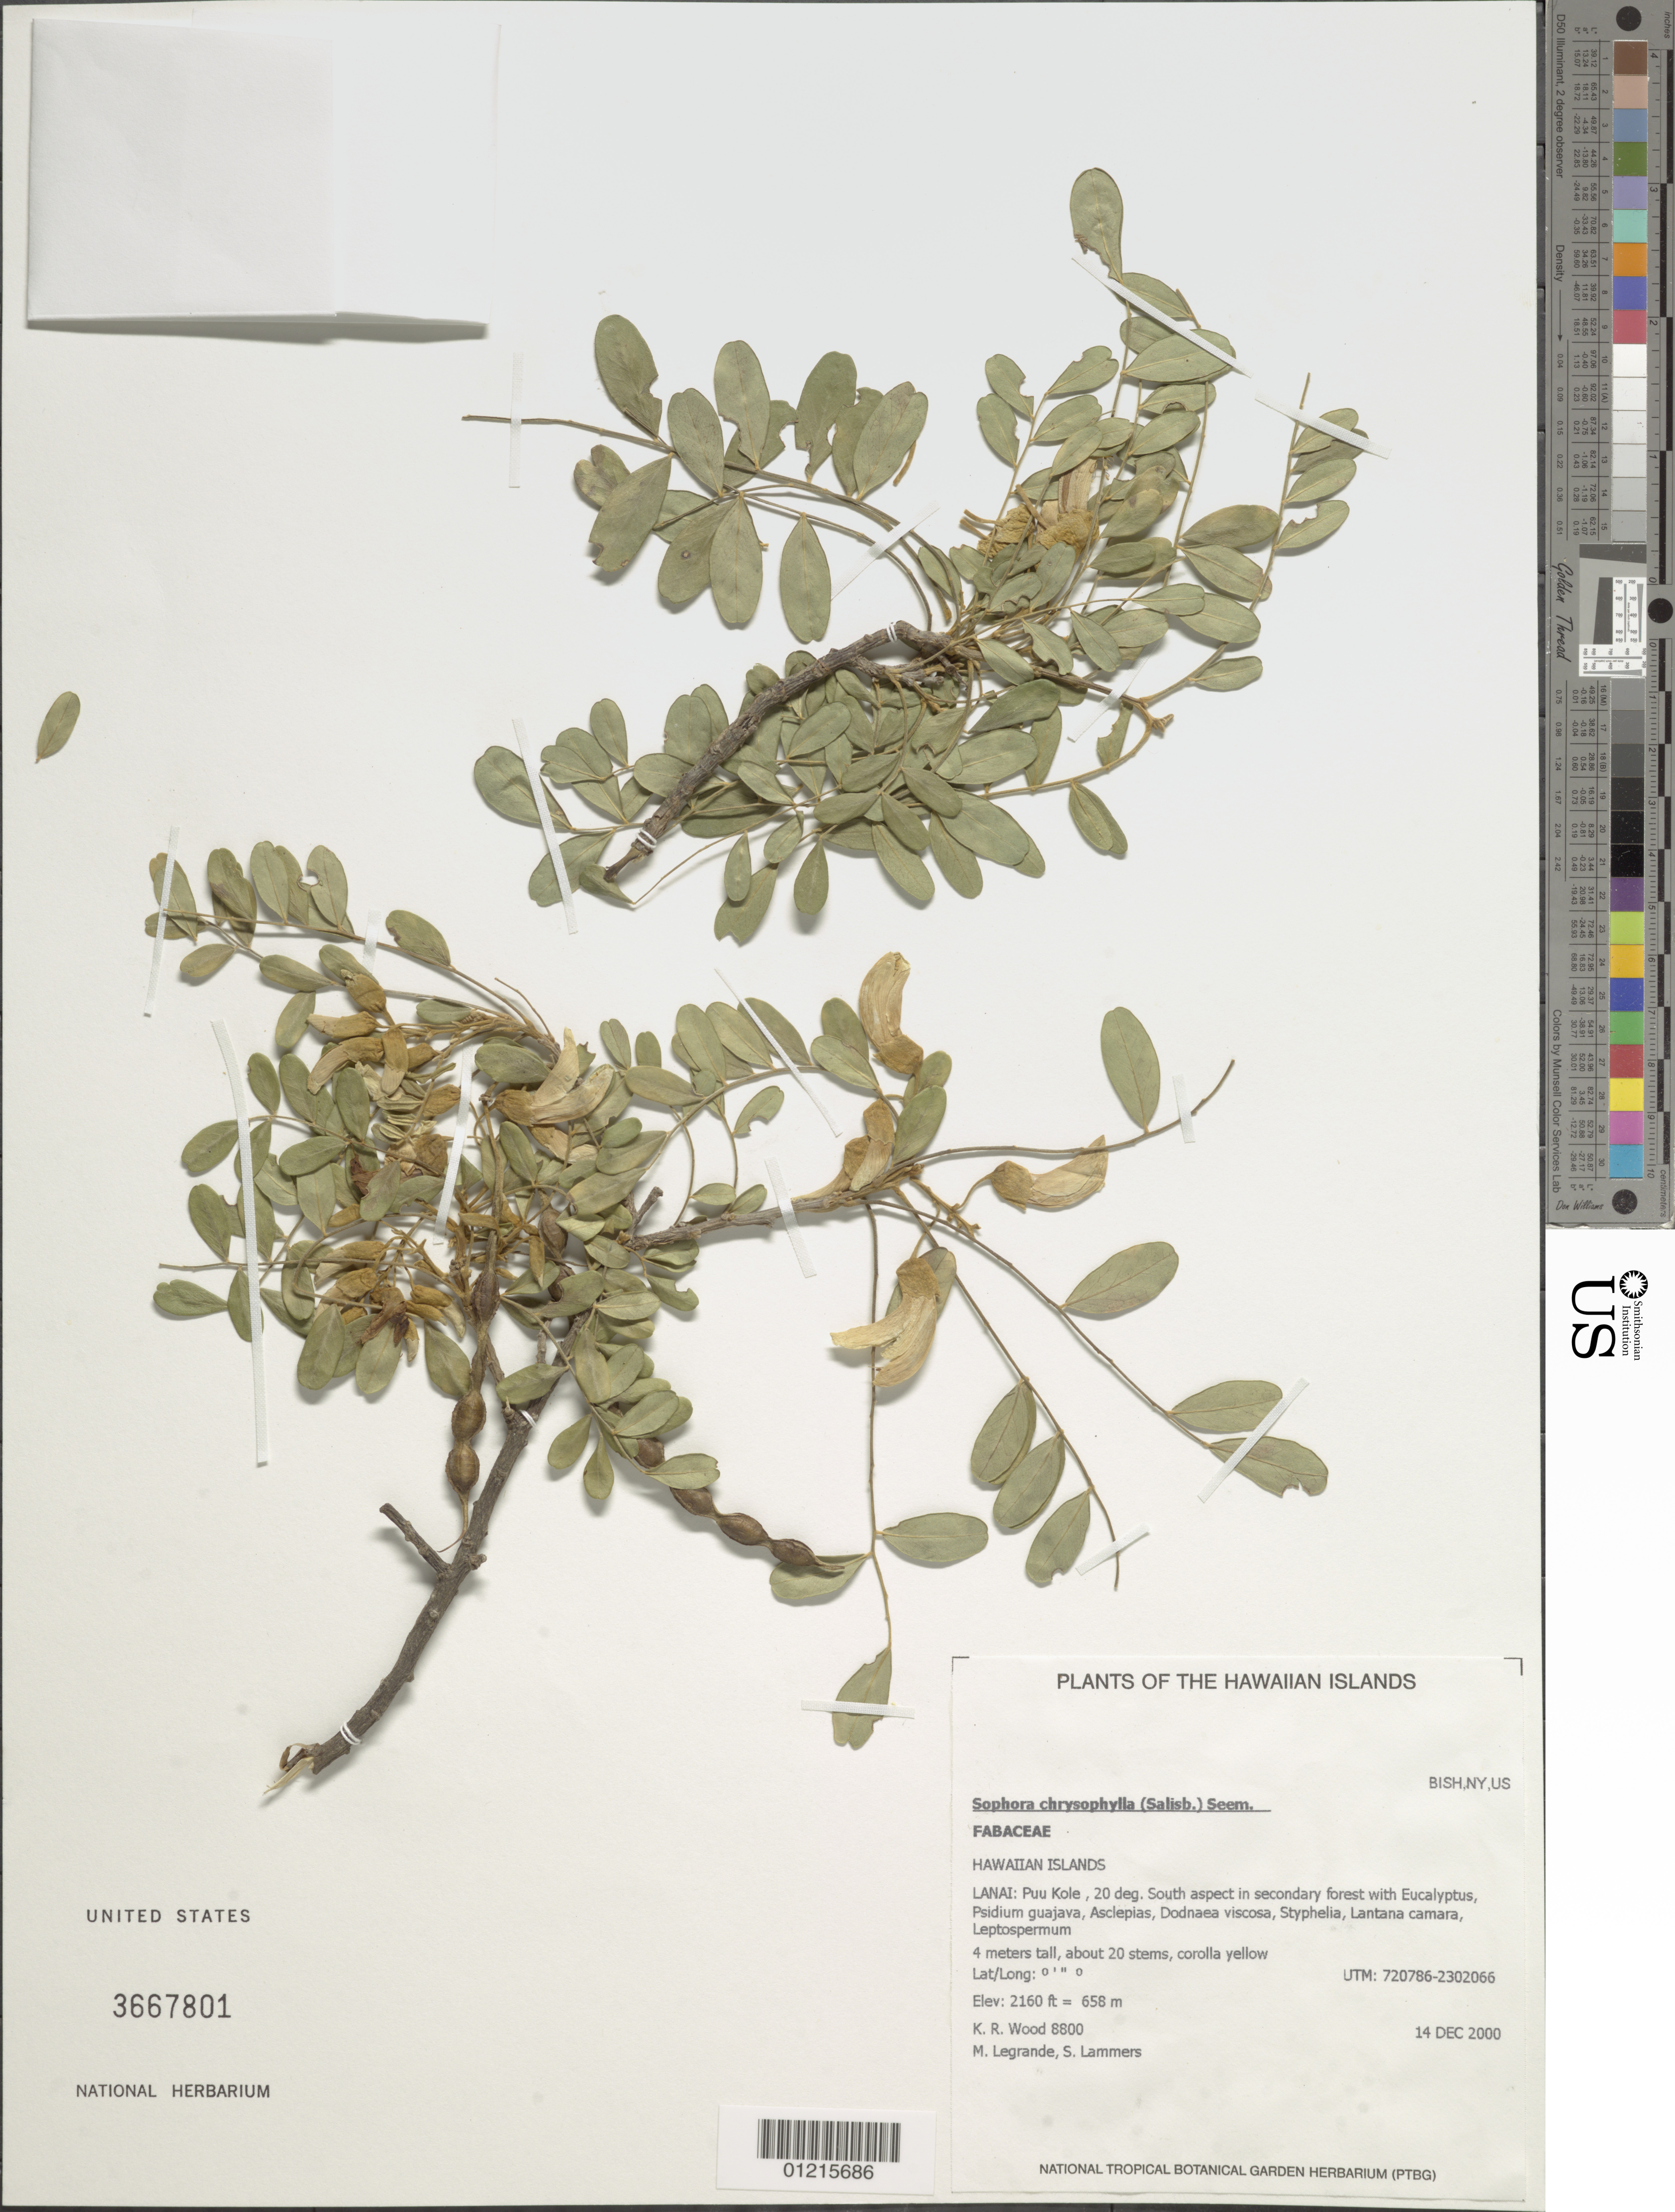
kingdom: Plantae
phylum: Tracheophyta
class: Magnoliopsida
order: Fabales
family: Fabaceae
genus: Sophora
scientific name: Sophora chrysophylla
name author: (Salisb.) Seem.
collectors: K. R. Wood, M. LeGrande & S. Lammers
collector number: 8800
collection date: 2000-12-14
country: United States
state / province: Hawaii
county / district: Maui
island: Lana'i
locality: Puu Kole.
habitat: Secondary forest.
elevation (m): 658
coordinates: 720786, 2302066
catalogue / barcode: US 3667801